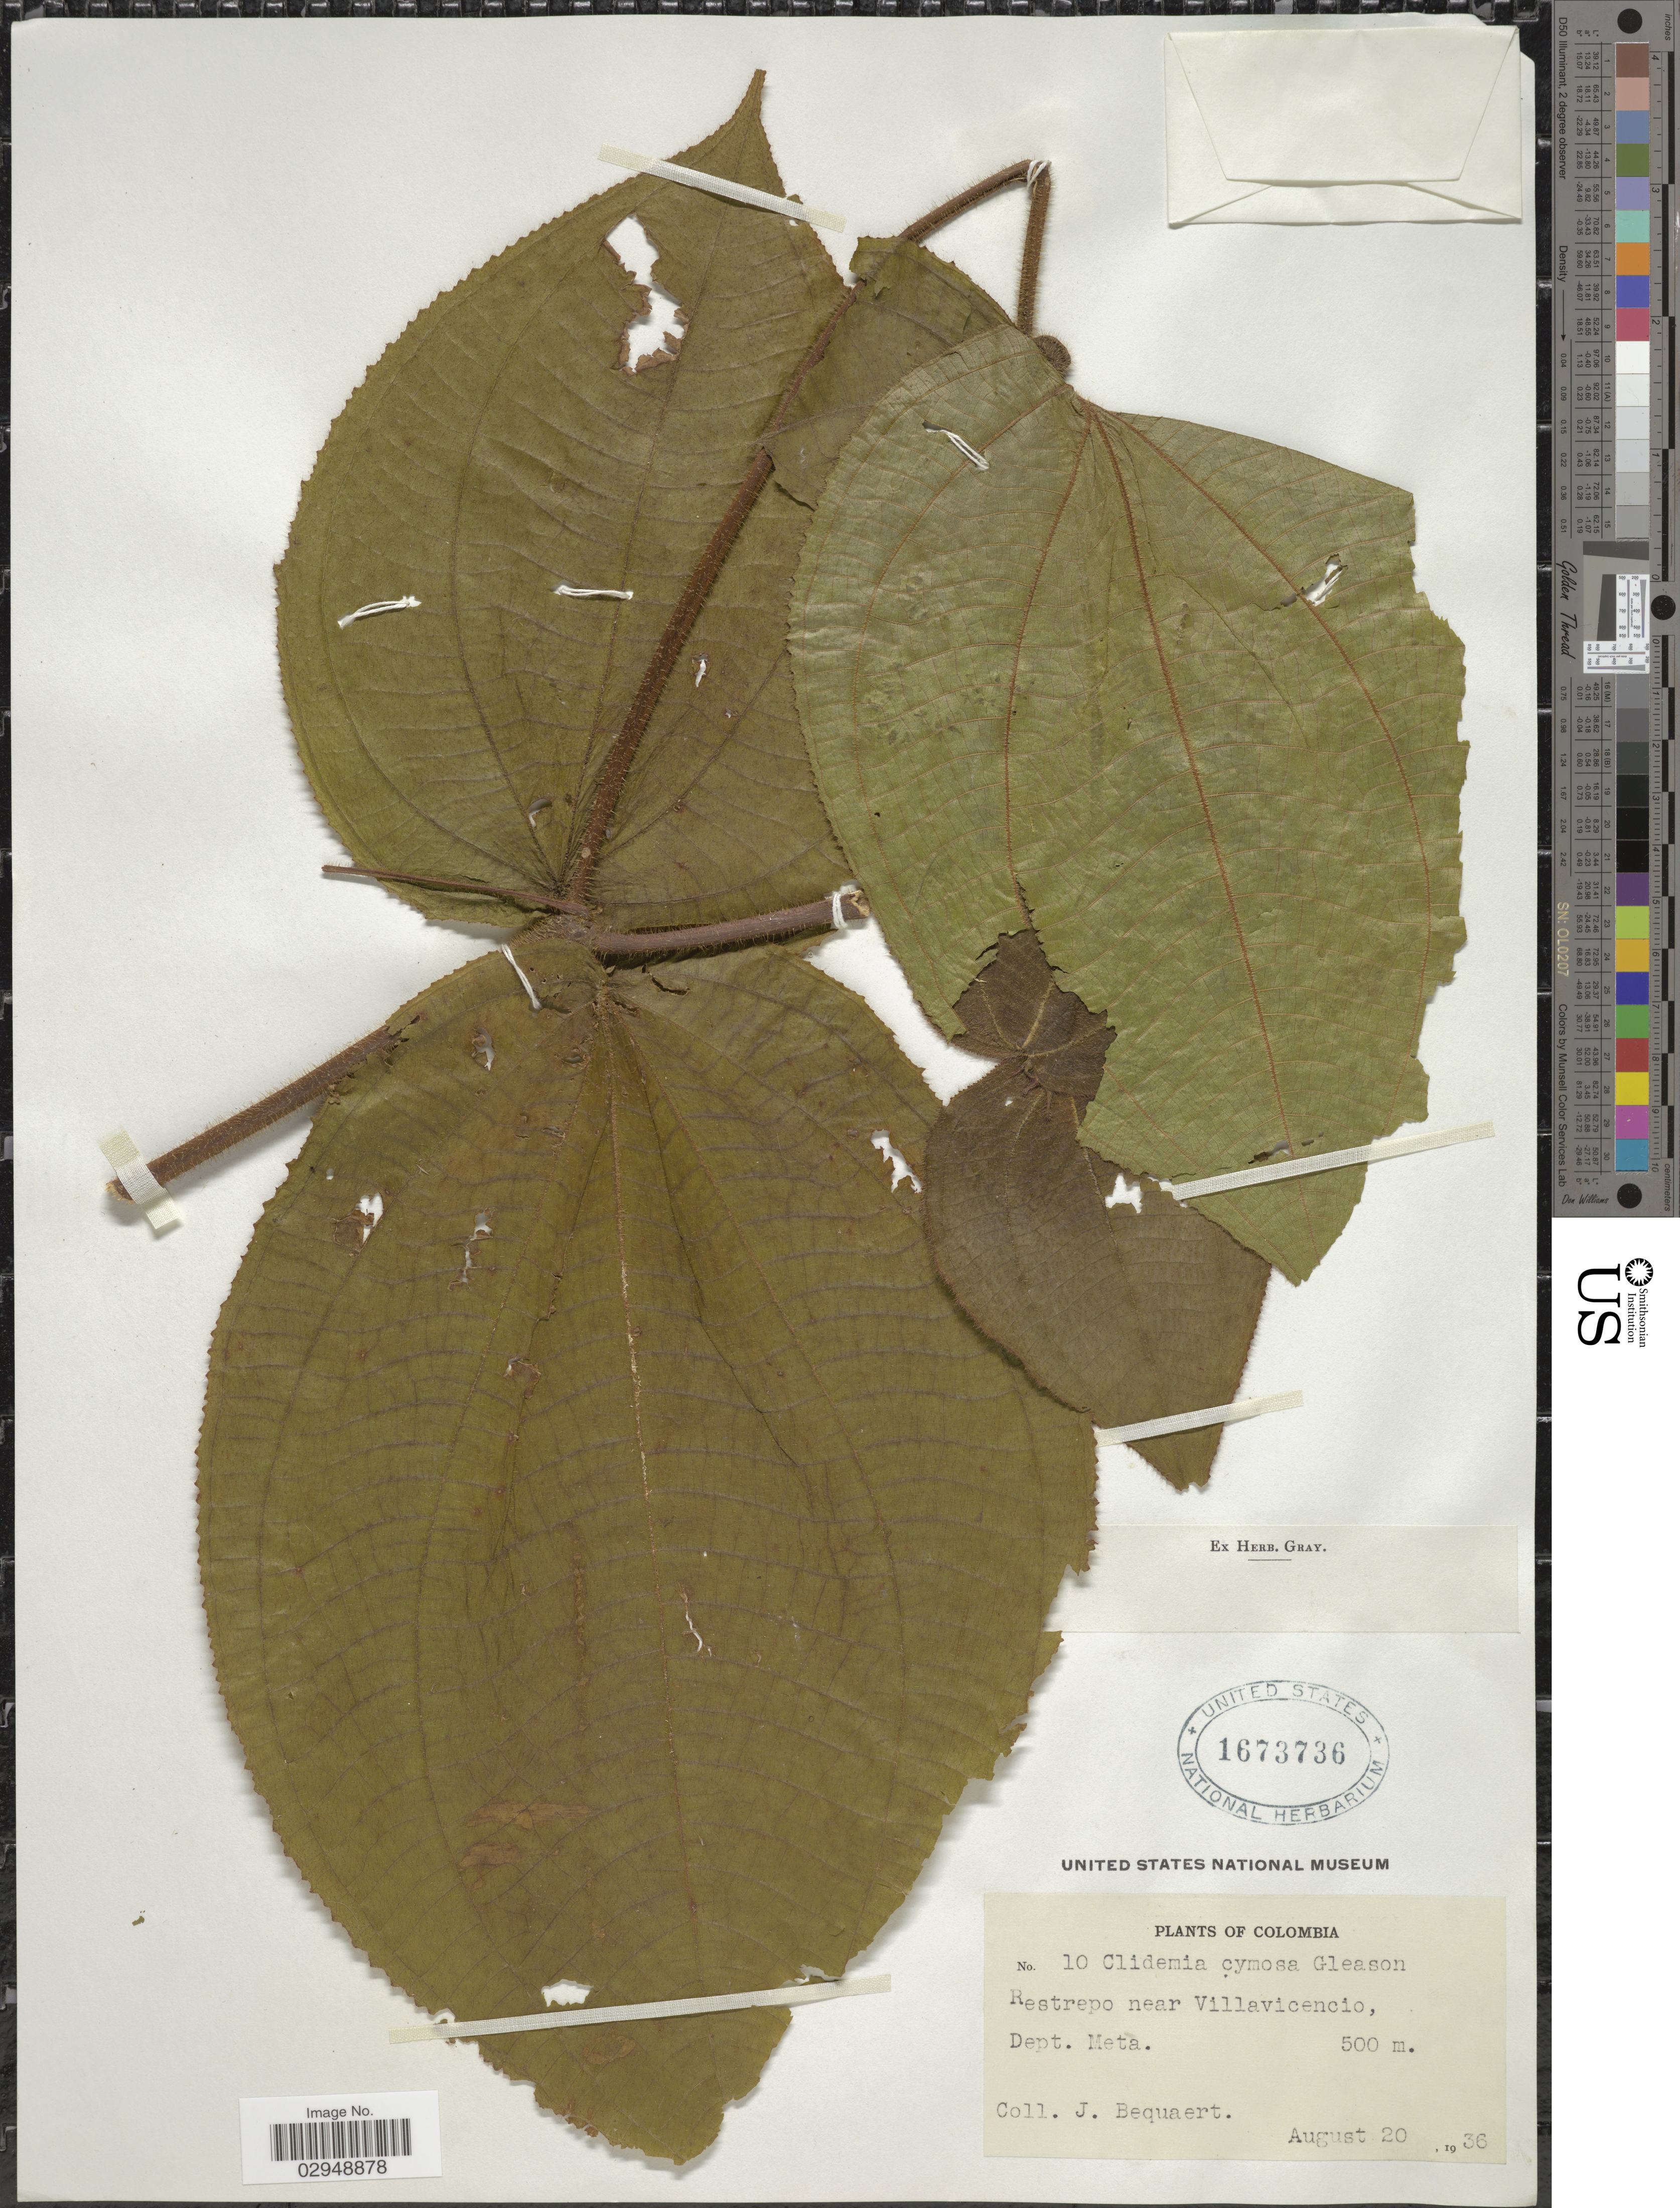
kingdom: Plantae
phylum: Tracheophyta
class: Magnoliopsida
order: Myrtales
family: Melastomataceae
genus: Clidemia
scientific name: Clidemia ciliata var. testiculata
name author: (Triana) L. Uribe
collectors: J. Bequaert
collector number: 10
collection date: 1936-08-20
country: Colombia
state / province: Meta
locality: Restrepo near Villavicencio, Dept. Meta.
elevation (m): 500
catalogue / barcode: US 1673736